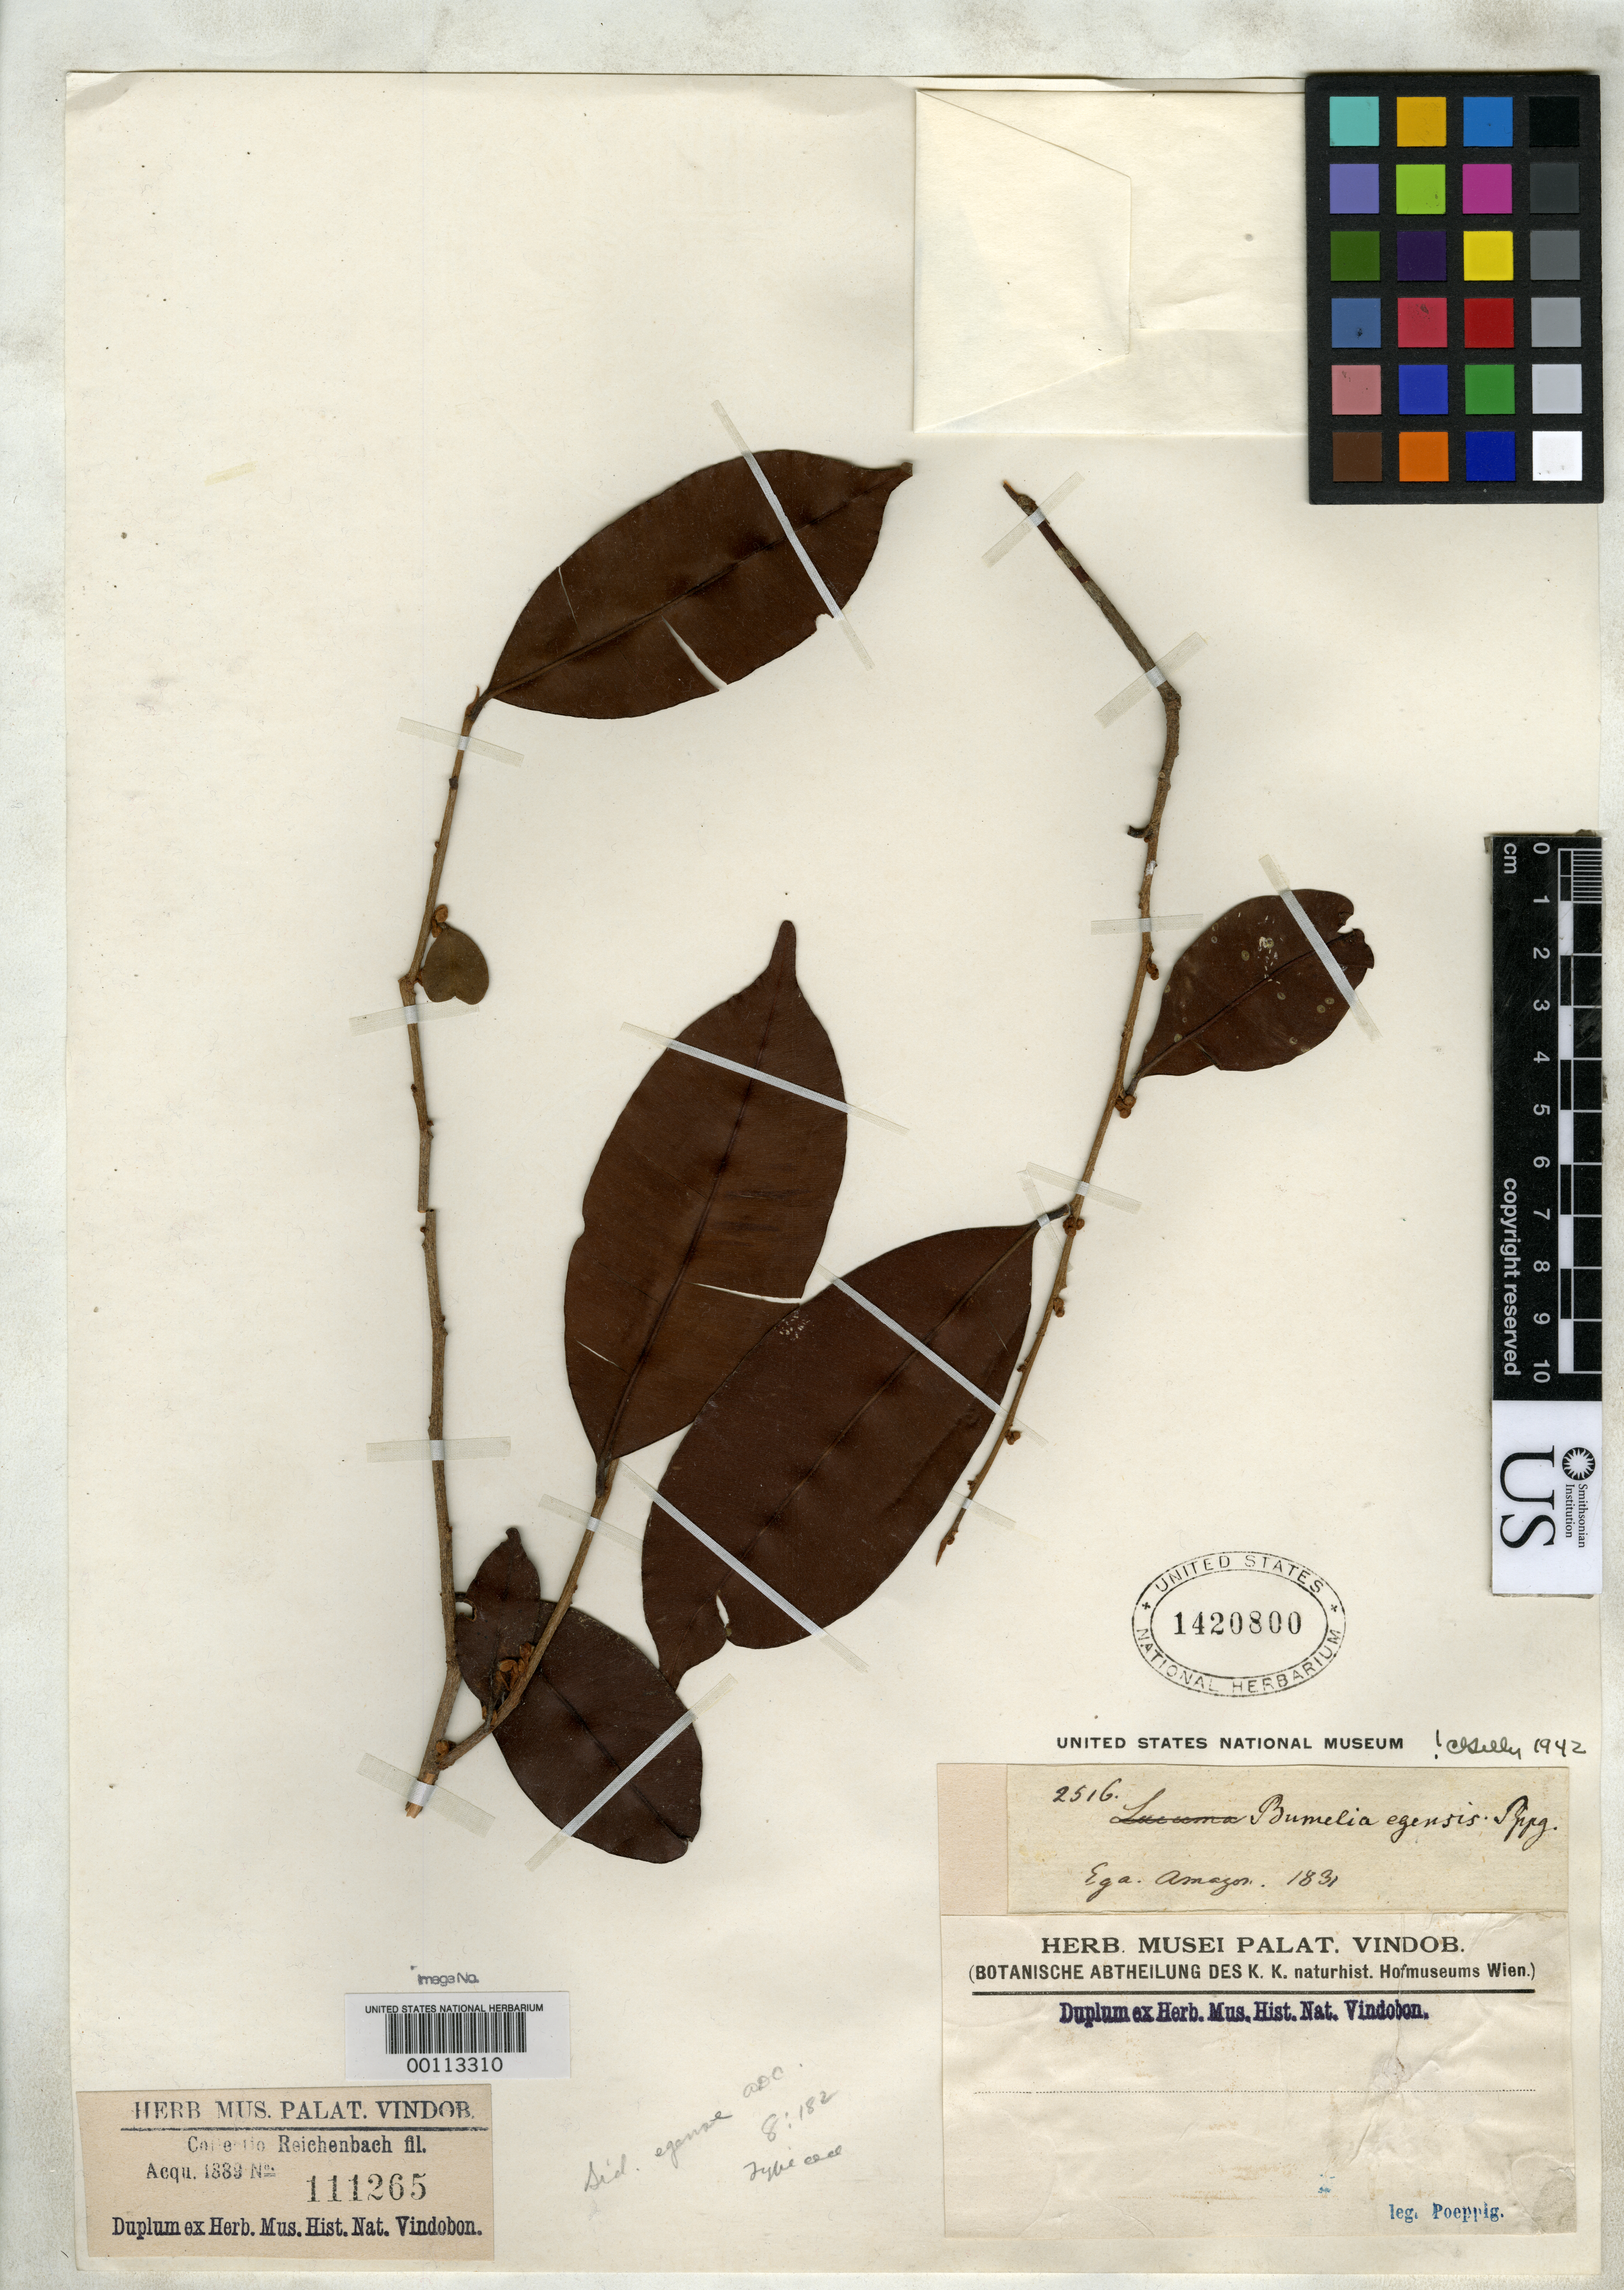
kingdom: Plantae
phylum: Tracheophyta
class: Magnoliopsida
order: Ericales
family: Sapotaceae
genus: Sideroxylon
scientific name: Sideroxylon egense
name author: A. DC. in DC.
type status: Isotype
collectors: E. F. Poeppig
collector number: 2516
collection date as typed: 1831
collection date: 1831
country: Brazil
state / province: Amazonas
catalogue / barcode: US 1420800